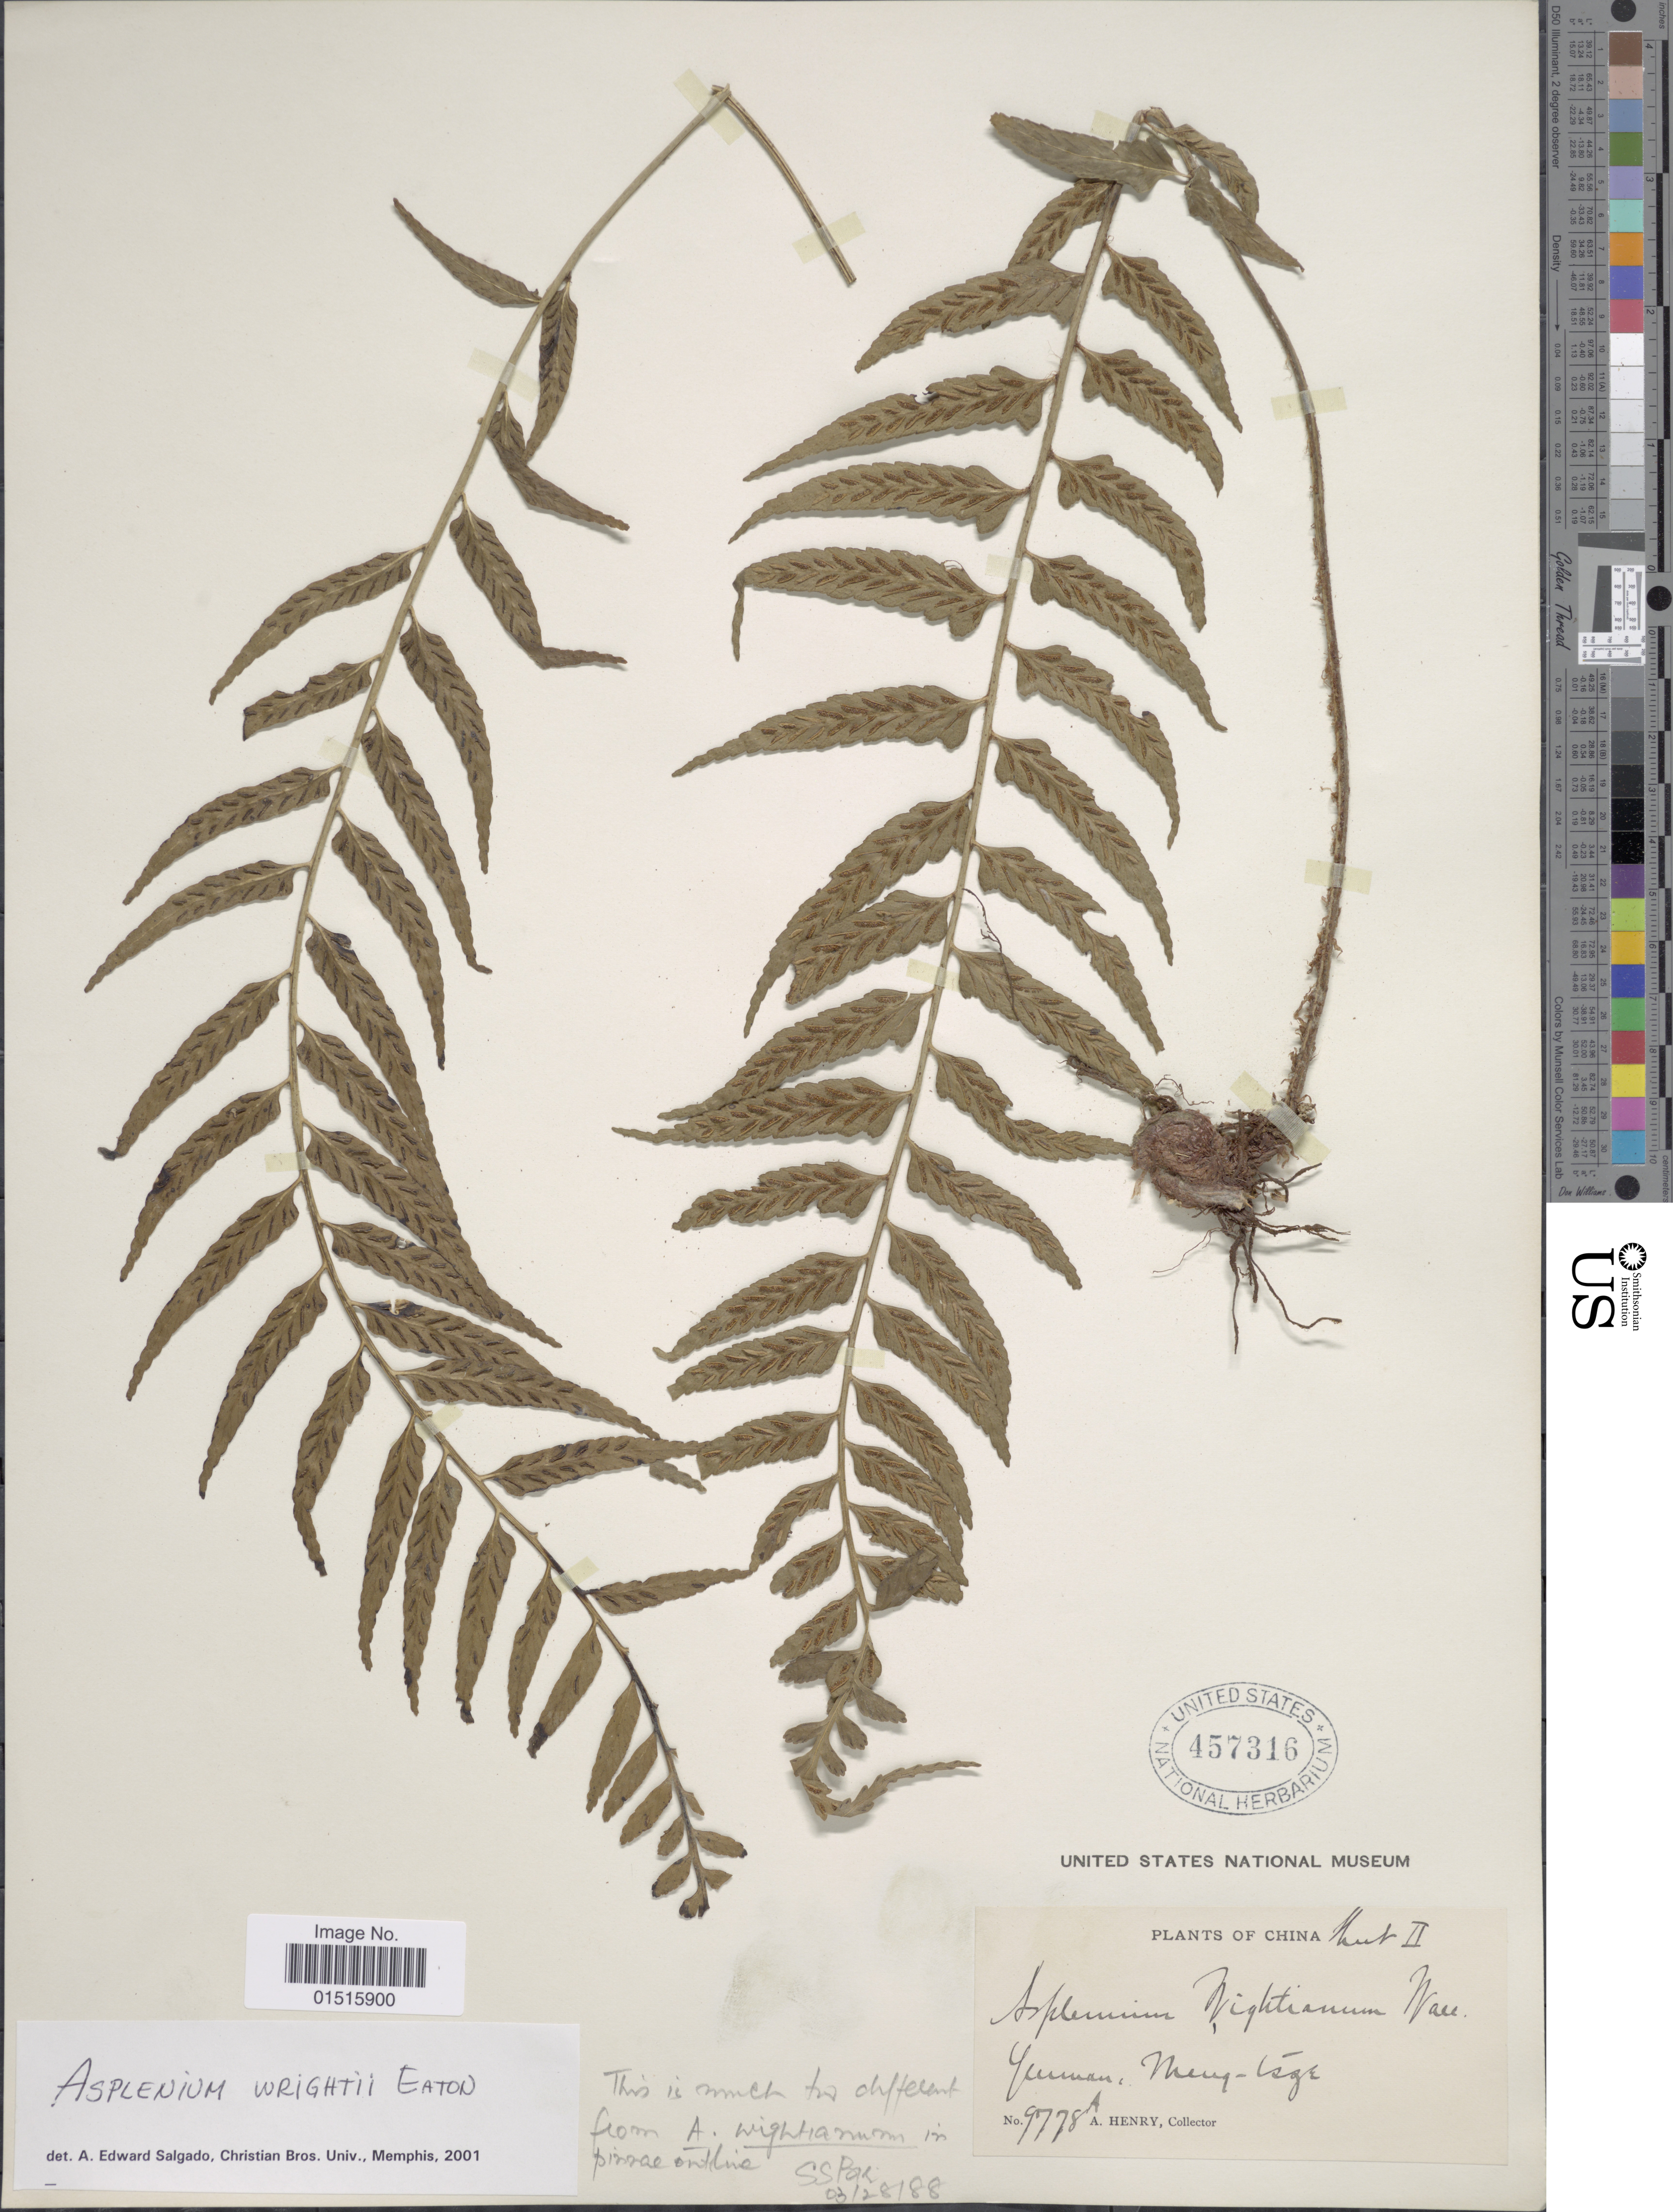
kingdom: Plantae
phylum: Tracheophyta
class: Polypodiopsida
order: Polypodiales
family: Aspleniaceae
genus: Asplenium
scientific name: Asplenium wrightii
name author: D.C. Eaton ex Hook.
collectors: A. Henry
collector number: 9778 A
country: China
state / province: Yunnan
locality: Meng-tze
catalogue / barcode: US 457316